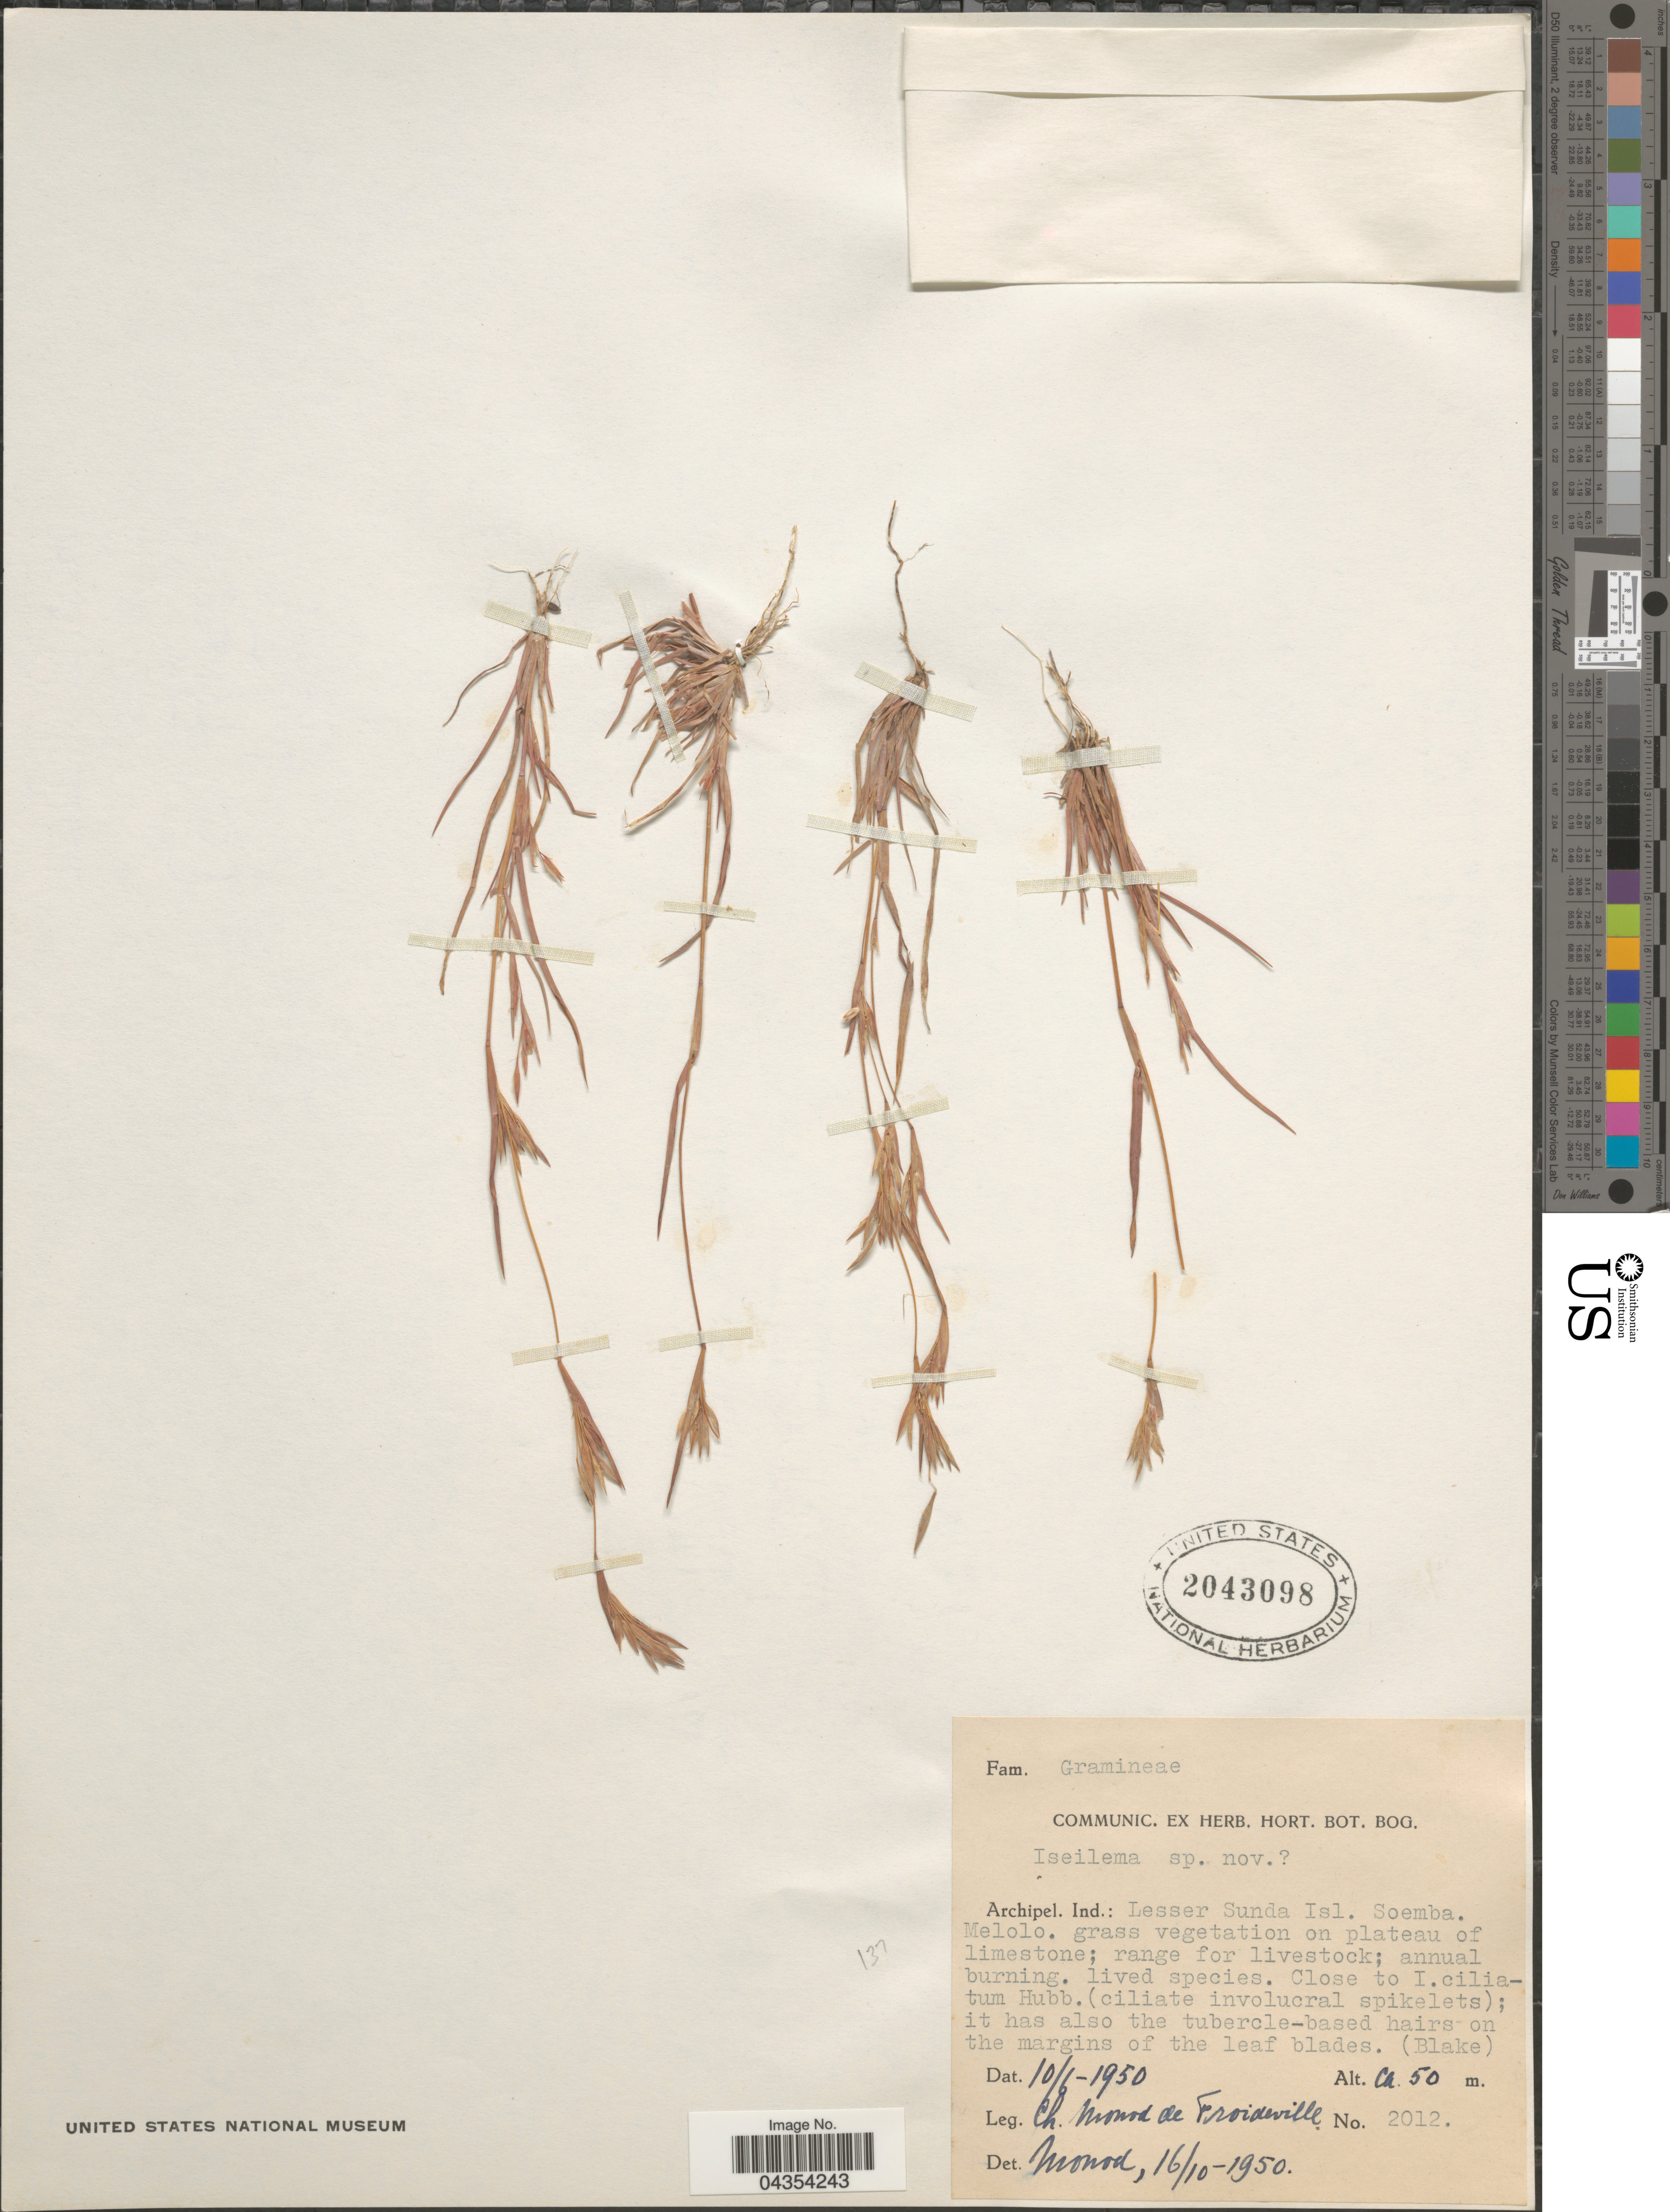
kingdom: Plantae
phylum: Tracheophyta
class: Liliopsida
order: Poales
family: Poaceae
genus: Iseilema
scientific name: Iseilema sp.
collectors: C. Monod de F.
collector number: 2012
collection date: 1950-06-10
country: Indonesia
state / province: Nusa Tenggara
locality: Archipel. Ind.: Lesser Sunda Isl. Soemba. Melolo.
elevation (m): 50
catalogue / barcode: US 2043098